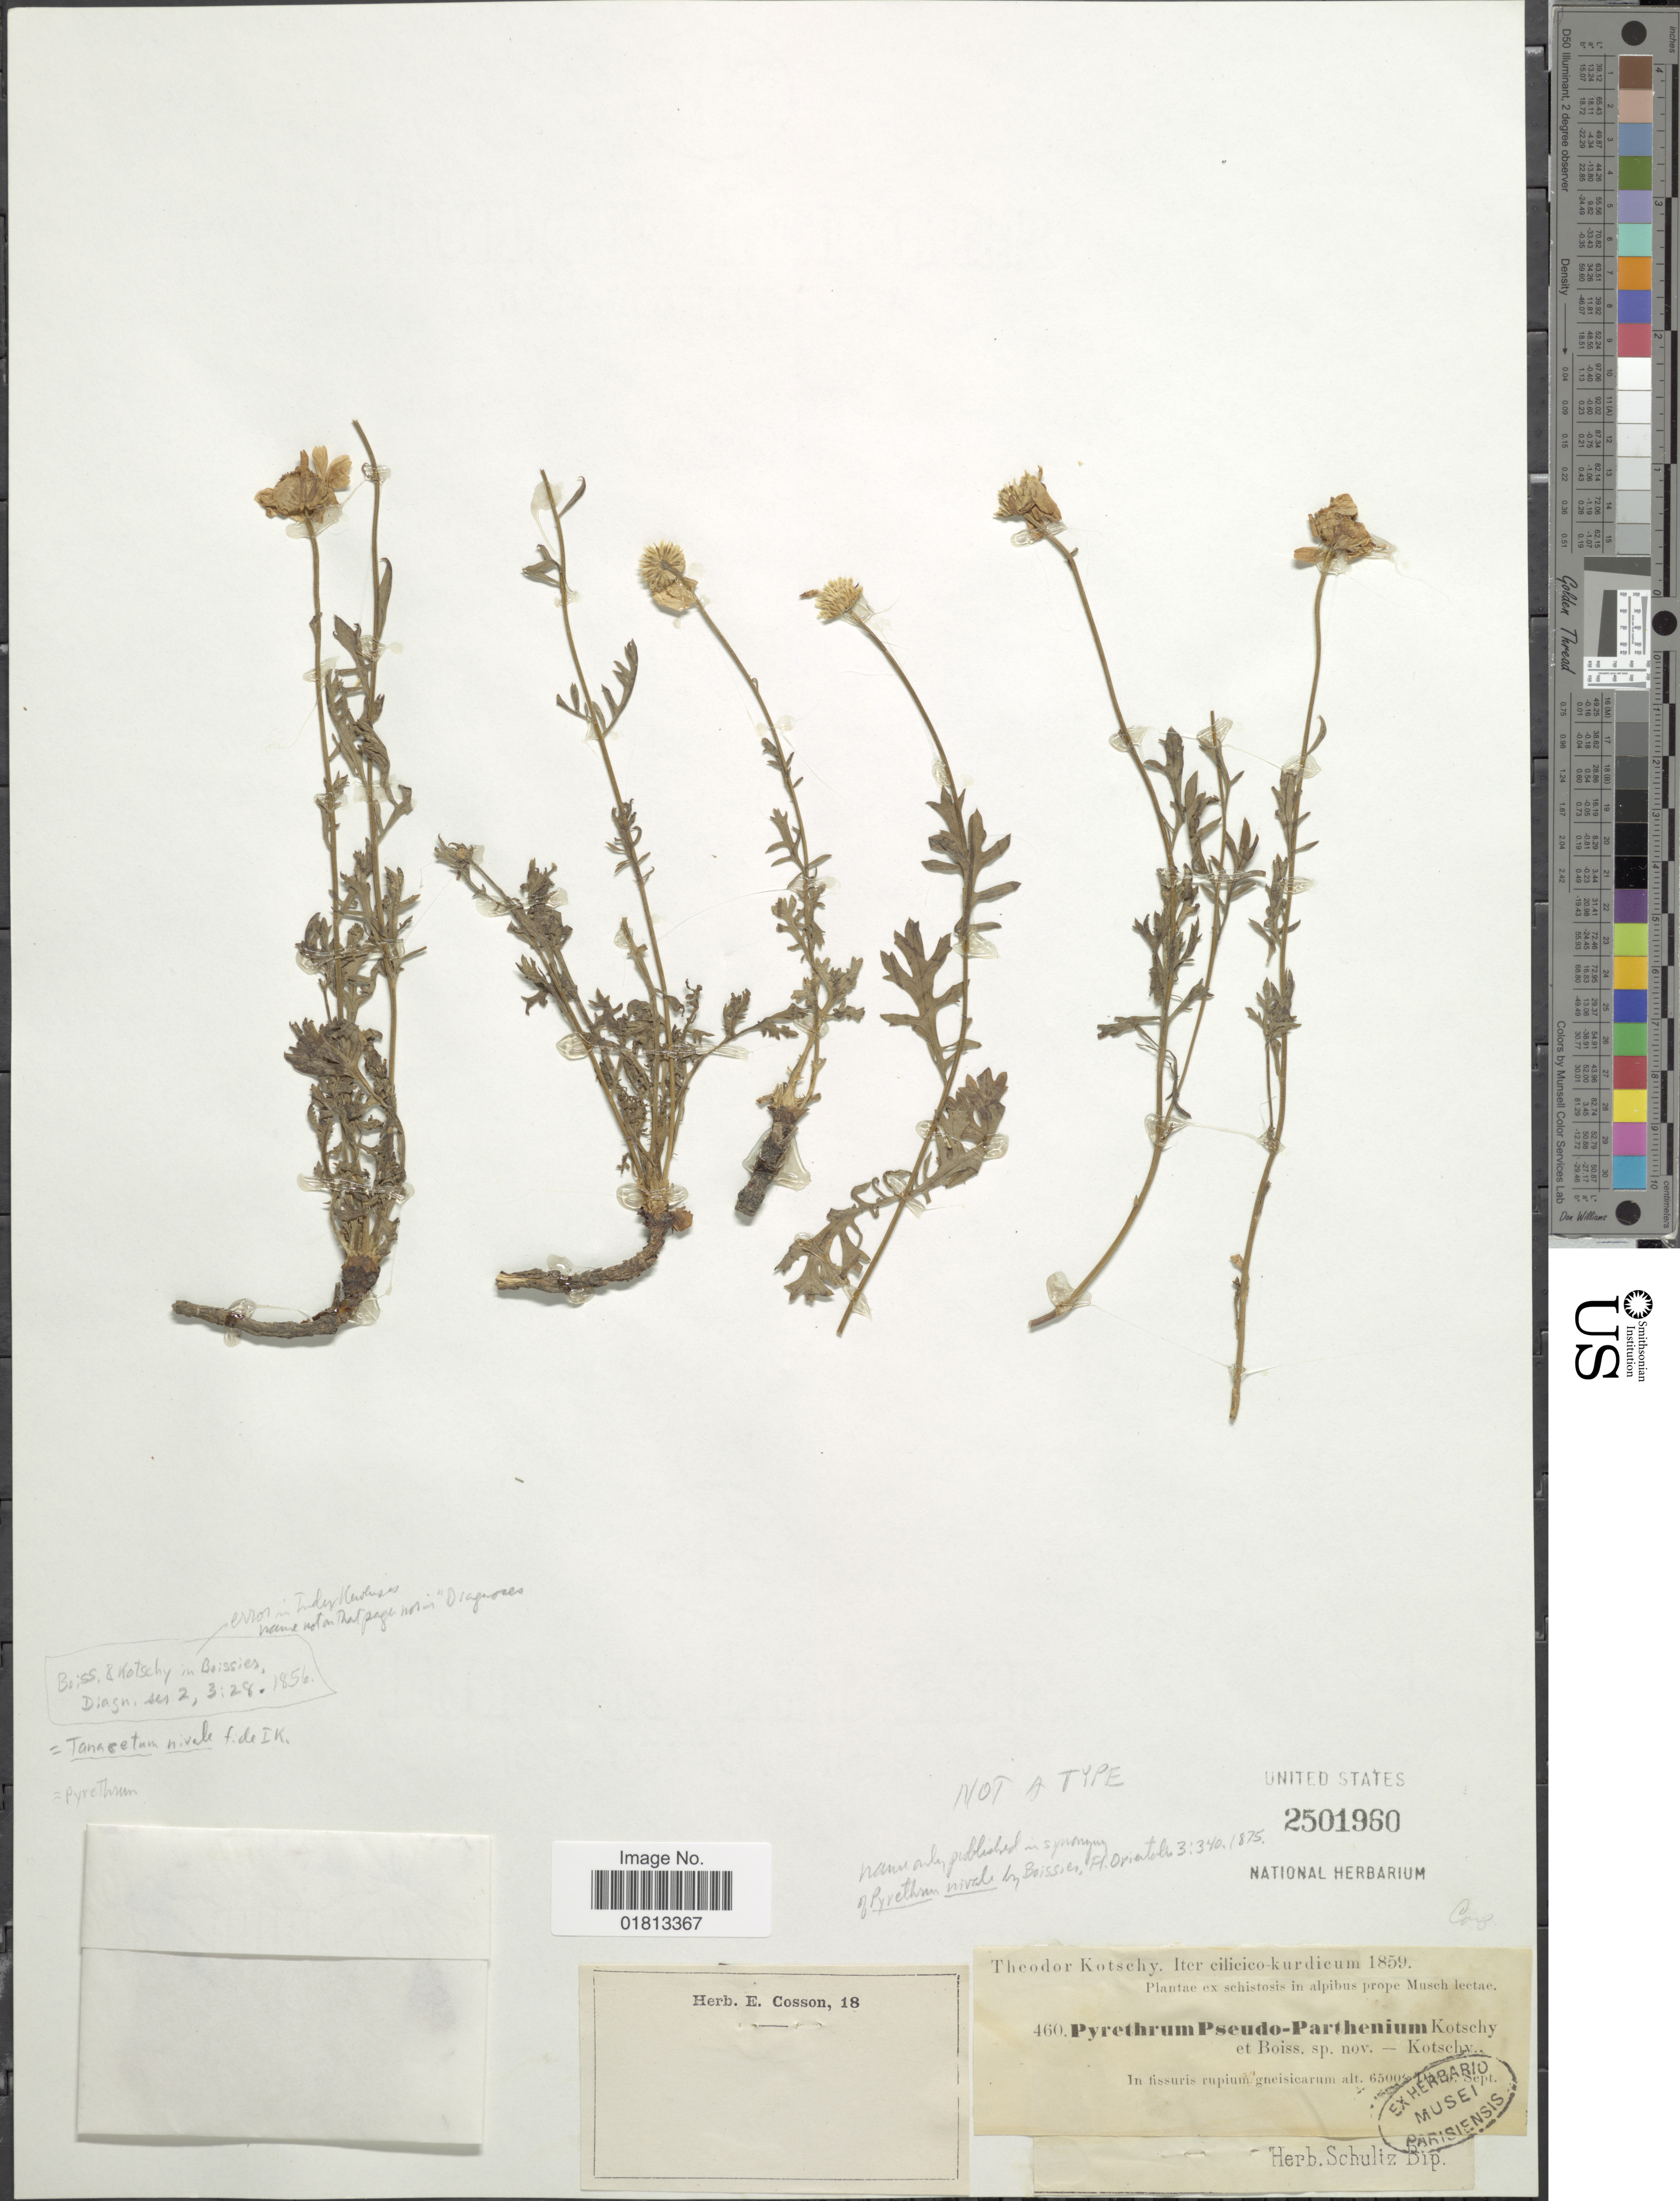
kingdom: Plantae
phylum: Tracheophyta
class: Magnoliopsida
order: Asterales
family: Asteraceae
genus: Tanacetum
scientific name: Tanacetum nivale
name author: Sch. Bip.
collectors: K. G. Kotschy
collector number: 460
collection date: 1859-09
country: Turkey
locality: Iter cilicico-kurdicum, In fissuris rupium gneisicarum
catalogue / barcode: US 2501960